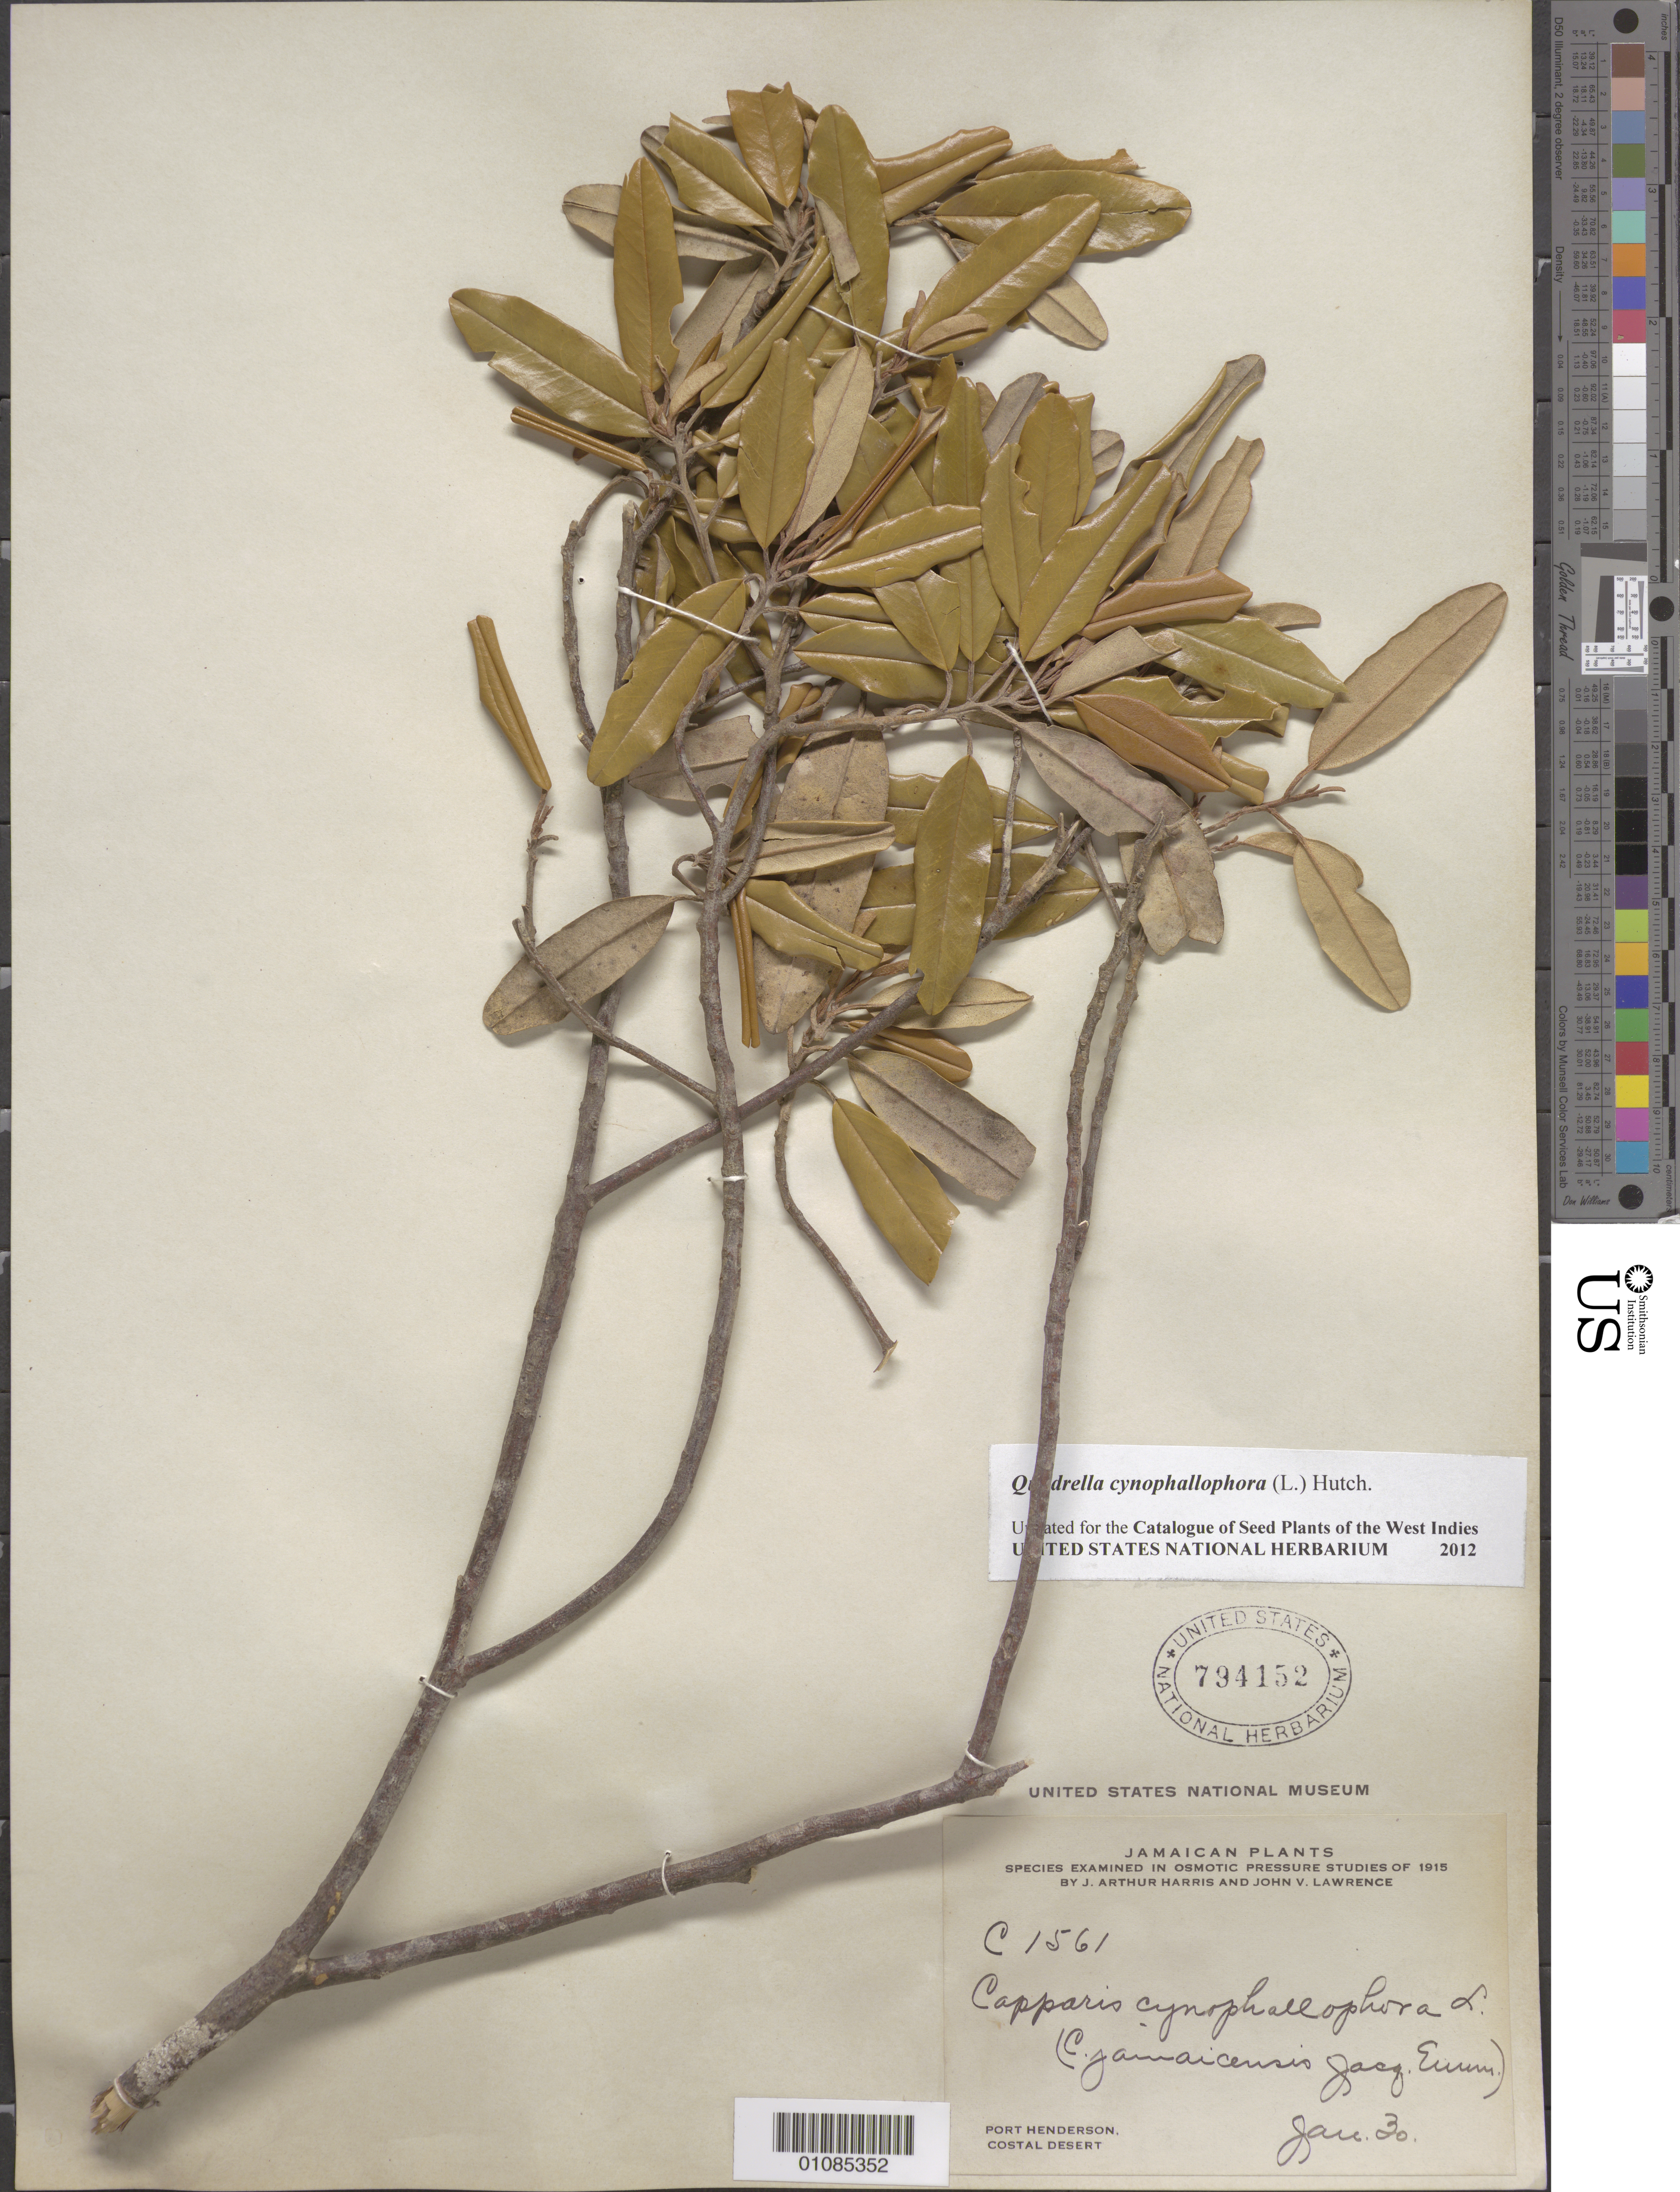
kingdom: Plantae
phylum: Tracheophyta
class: Magnoliopsida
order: Brassicales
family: Capparaceae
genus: Quadrella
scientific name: Quadrella cynophallophora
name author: (L.) Hutch.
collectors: J. A. Harris & J. Lawrence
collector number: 1561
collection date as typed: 30 Jan 1915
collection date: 1915-01-30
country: Jamaica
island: Jamaica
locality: Port Henderson, Costal Desert.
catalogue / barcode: US 794152